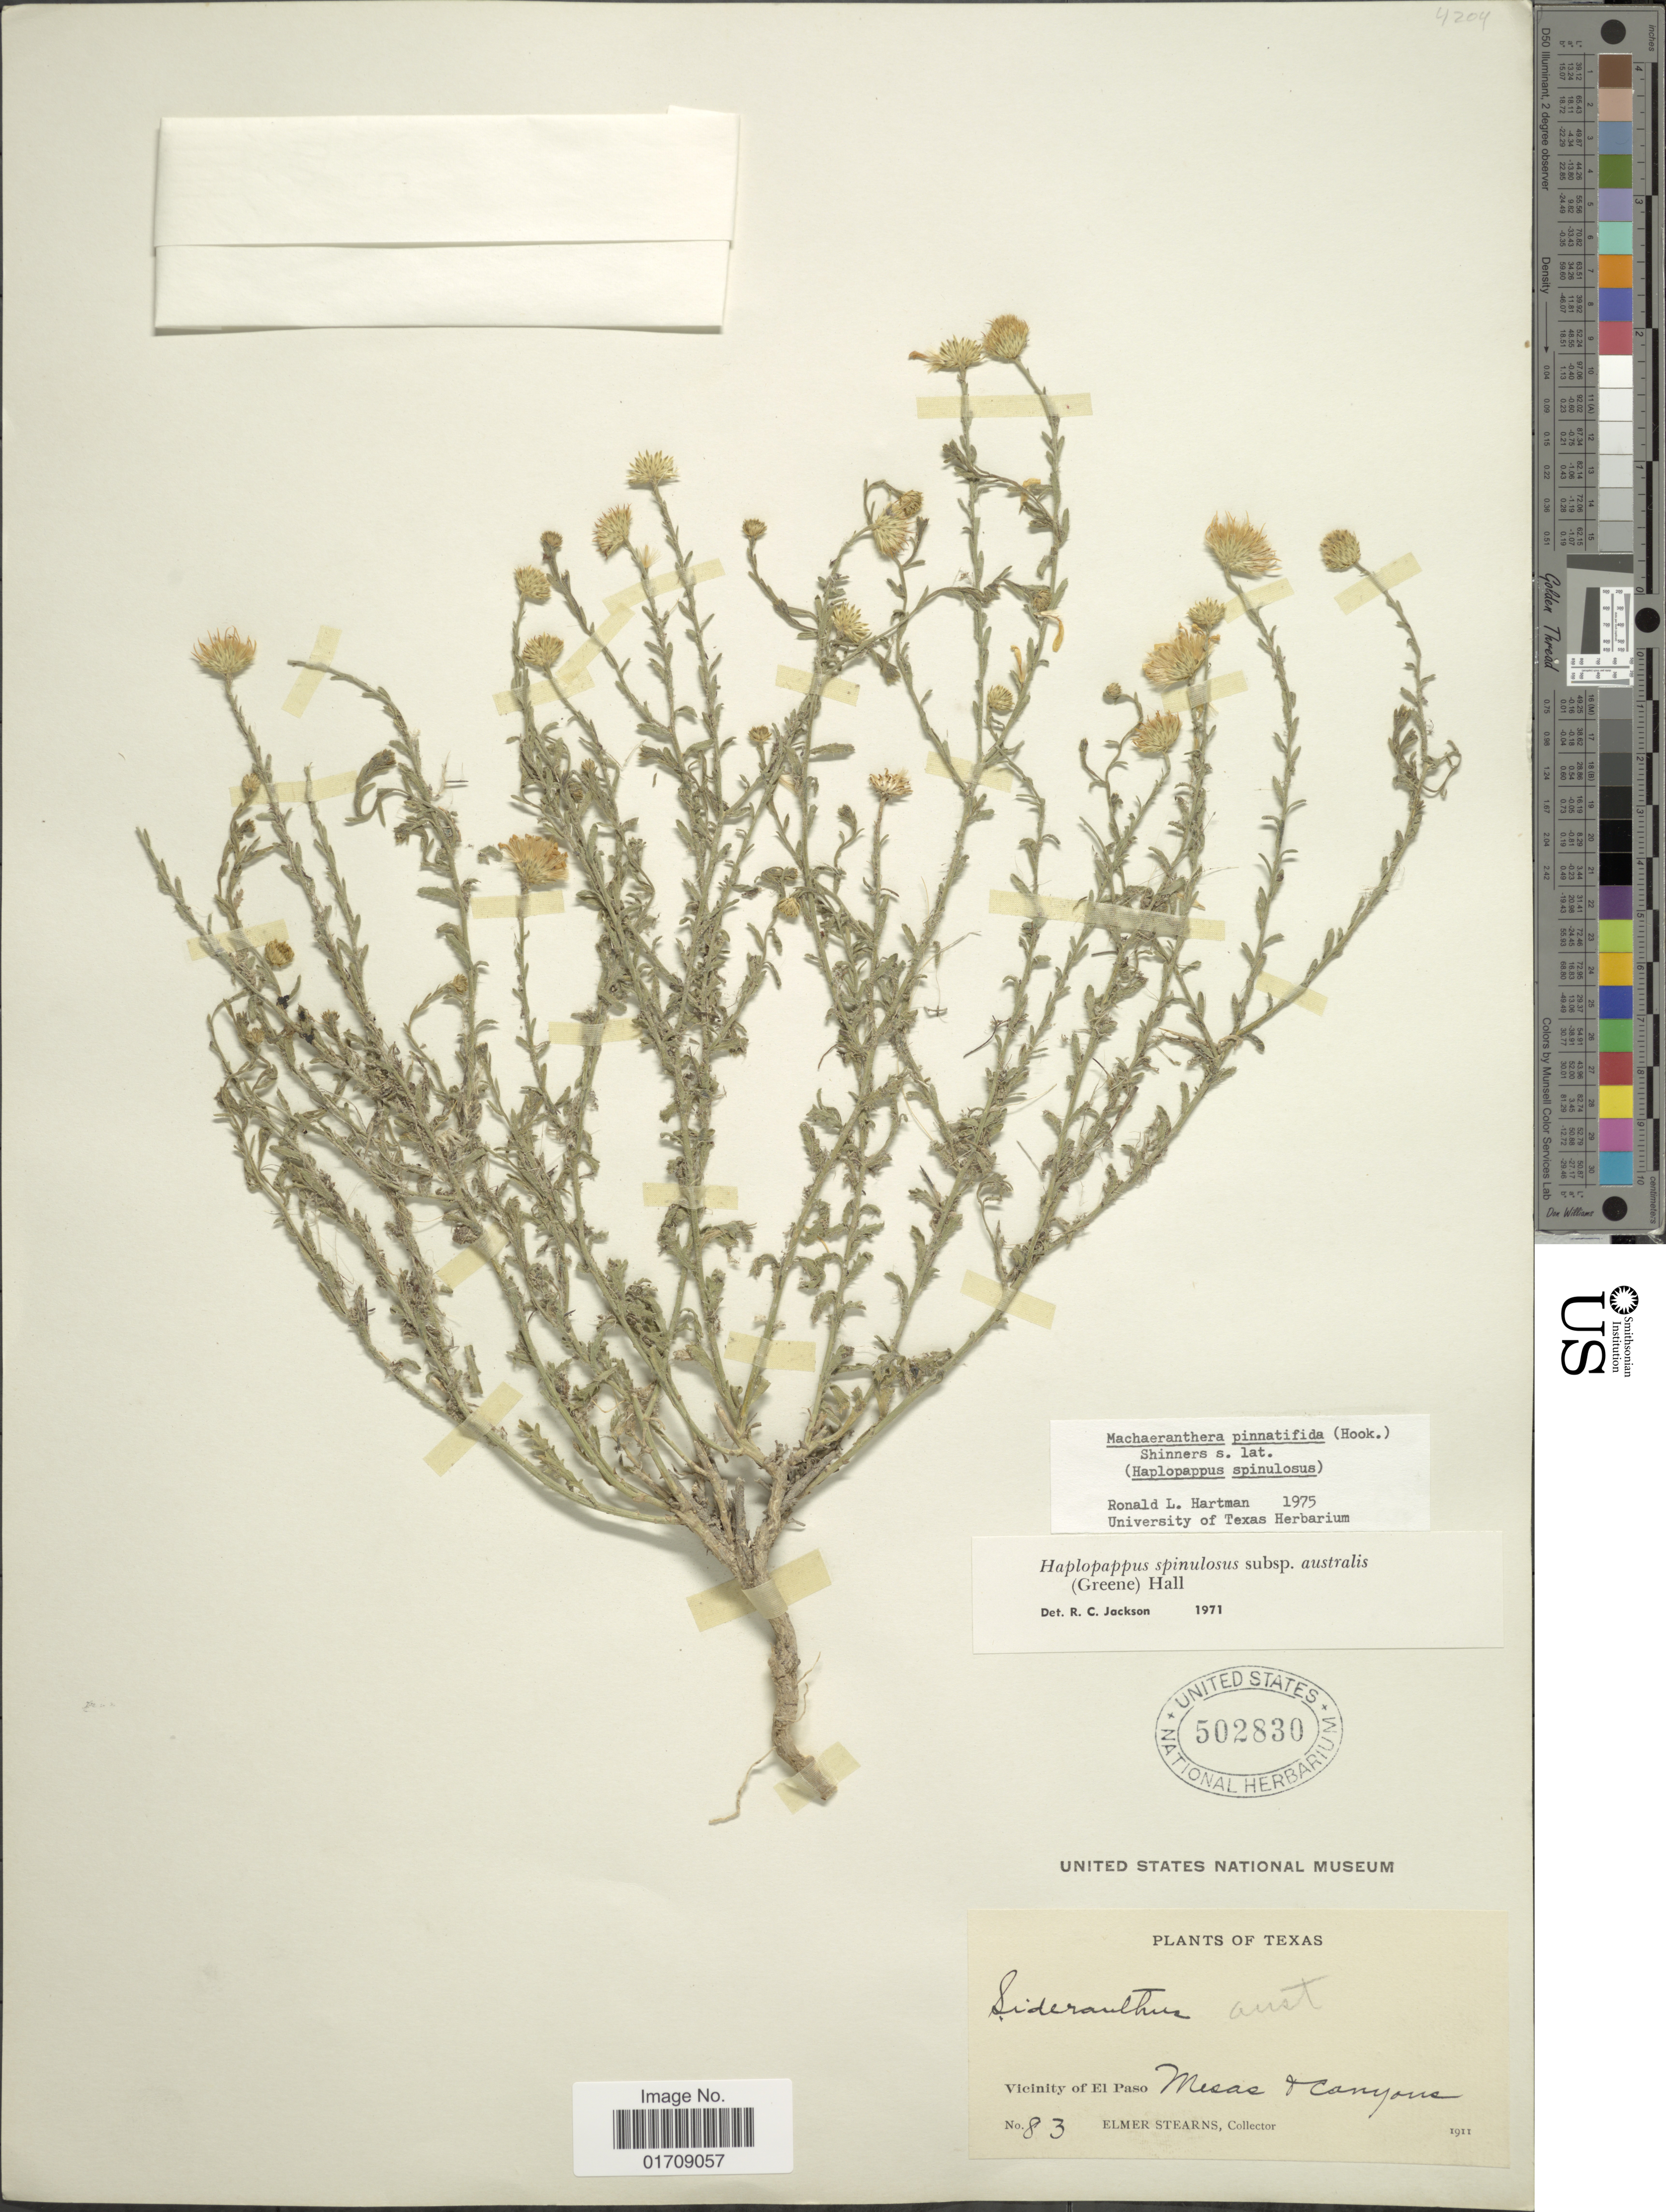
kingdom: Plantae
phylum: Tracheophyta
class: Magnoliopsida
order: Asterales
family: Asteraceae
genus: Machaeranthera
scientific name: Machaeranthera pinnatifida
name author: (Hook.) Shinners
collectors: E. Stearns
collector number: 83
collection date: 1911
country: United States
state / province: Texas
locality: Vicinity of El Paso, Mesas + Canyons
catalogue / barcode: US 502830